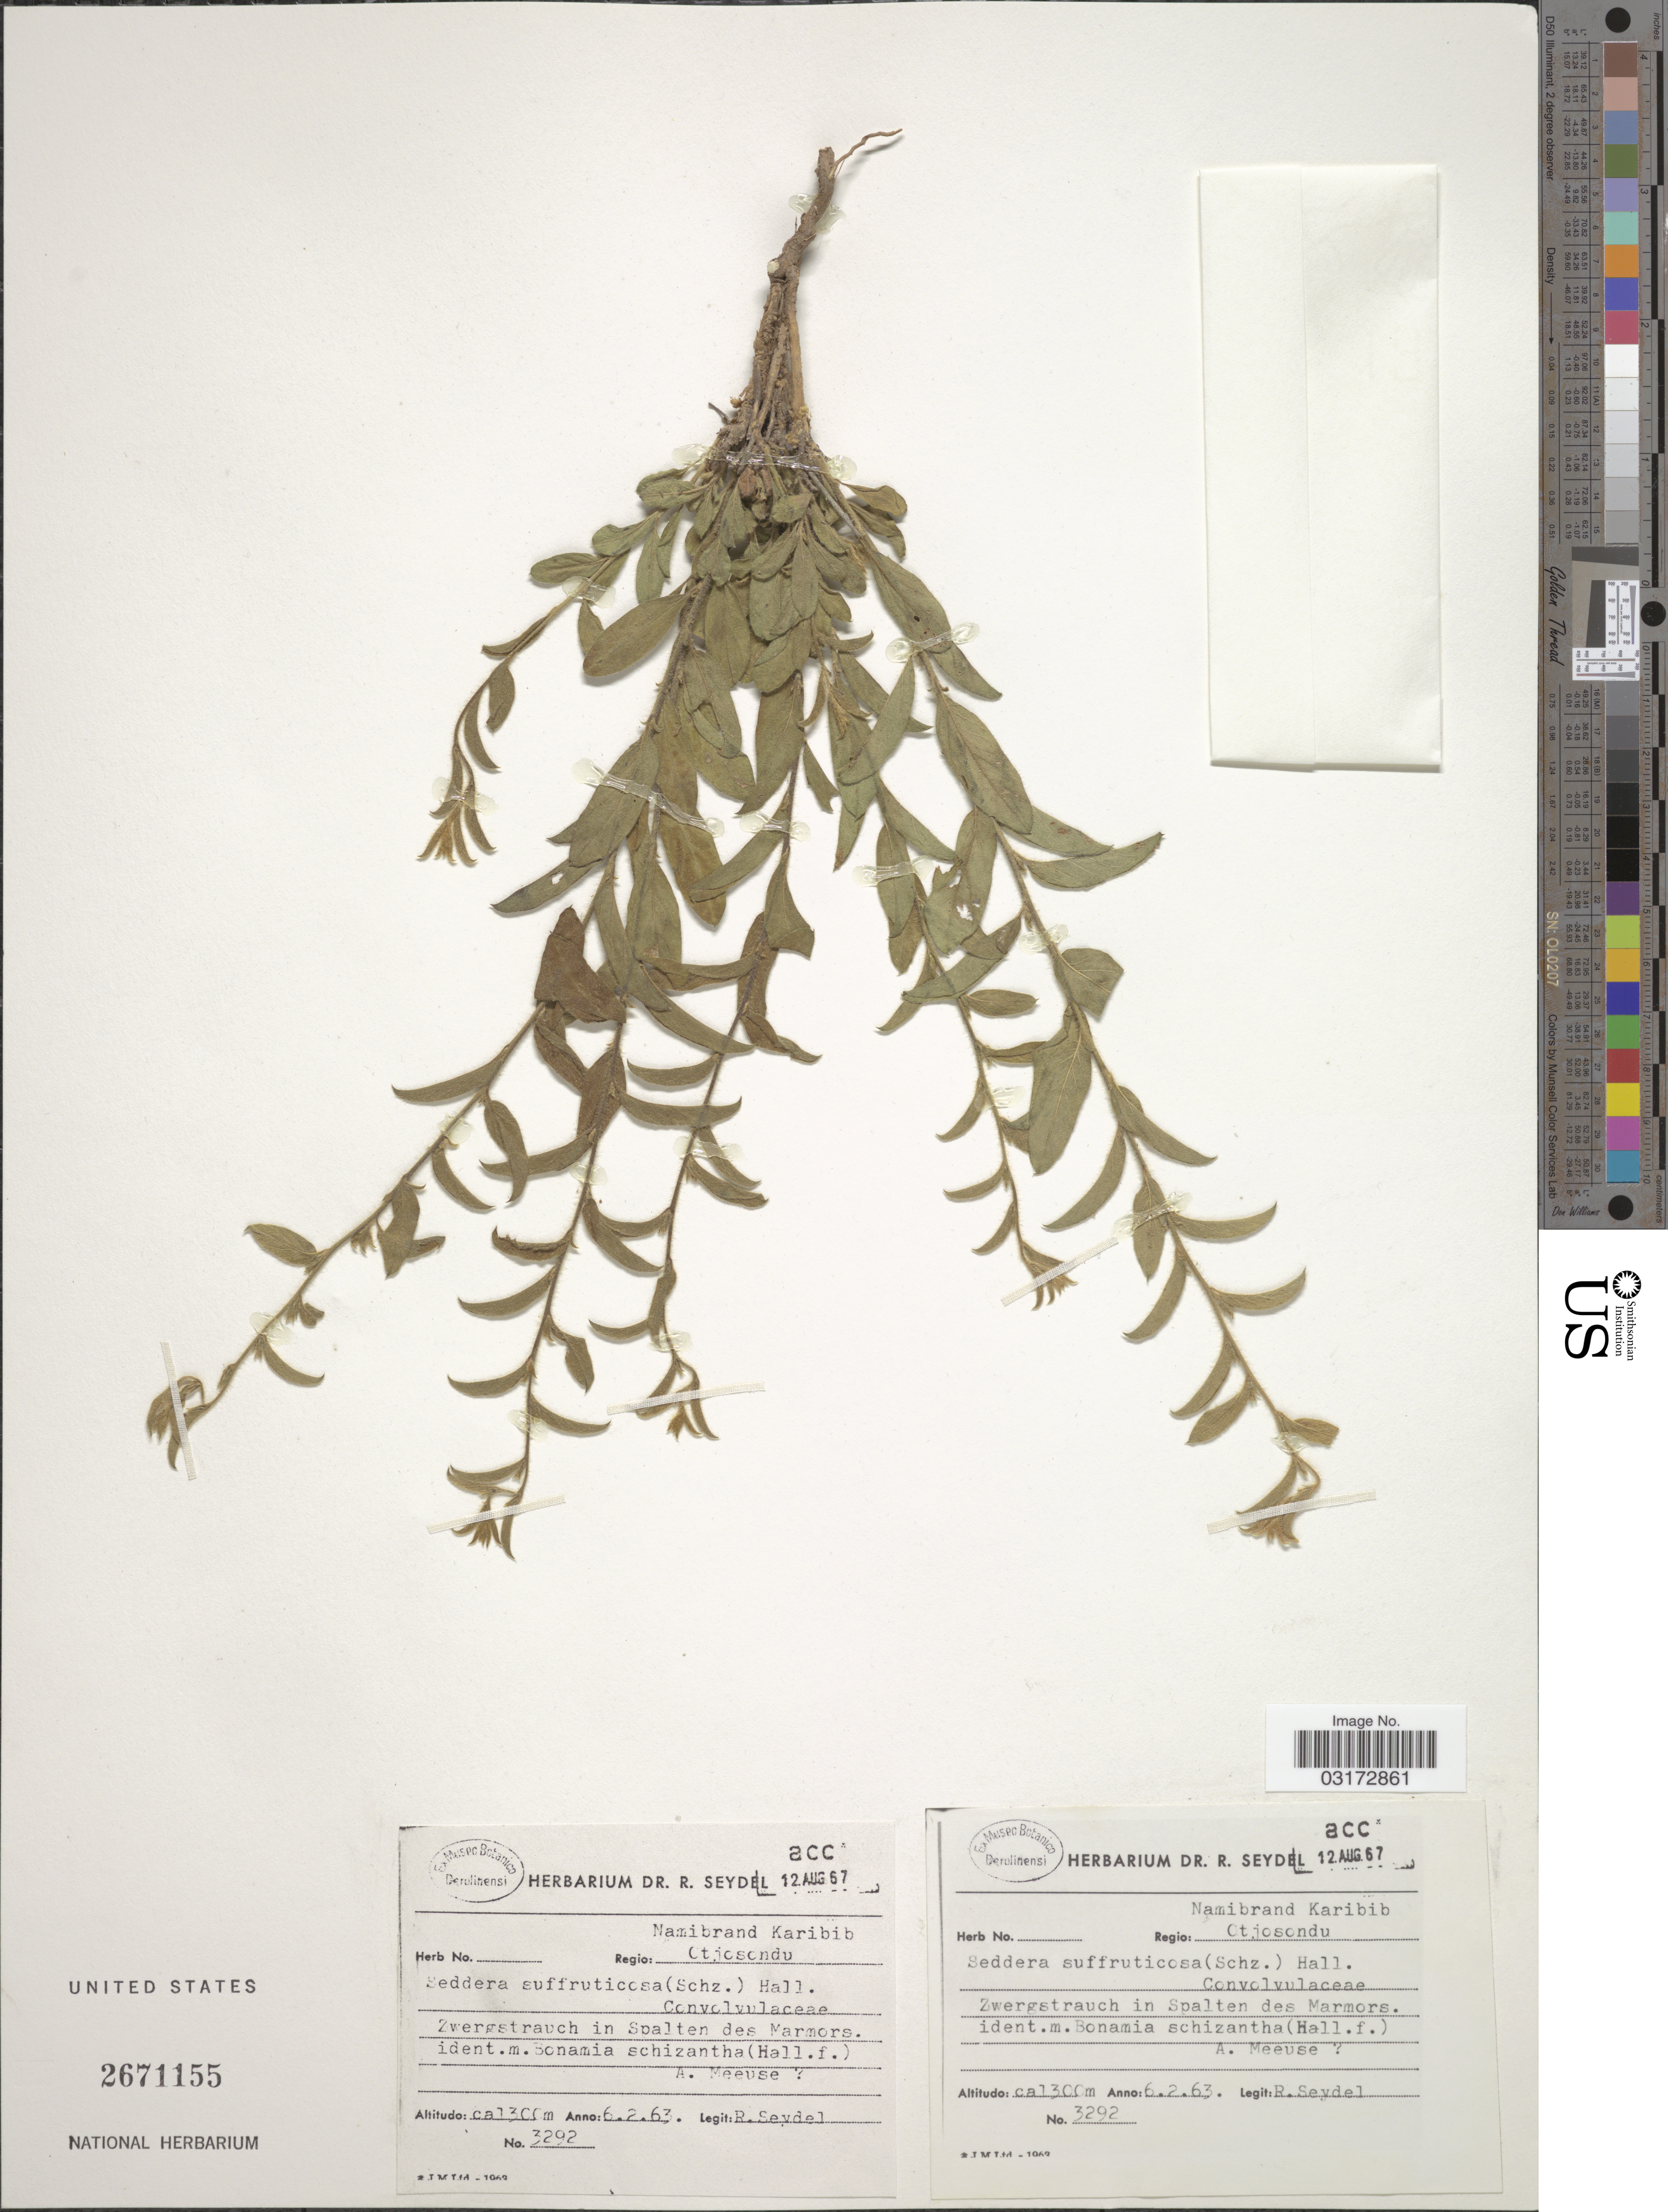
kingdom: Plantae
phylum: Tracheophyta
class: Magnoliopsida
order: Solanales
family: Convolvulaceae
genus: Seddera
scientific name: Seddera suffruticosa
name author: Hallier f.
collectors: R. Seydel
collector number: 3292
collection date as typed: Transcribed d/m/y: 6/2/63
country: Namibia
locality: Regio: Namibrand Karibib, Otjosondu.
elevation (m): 1300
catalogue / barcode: US 2671155